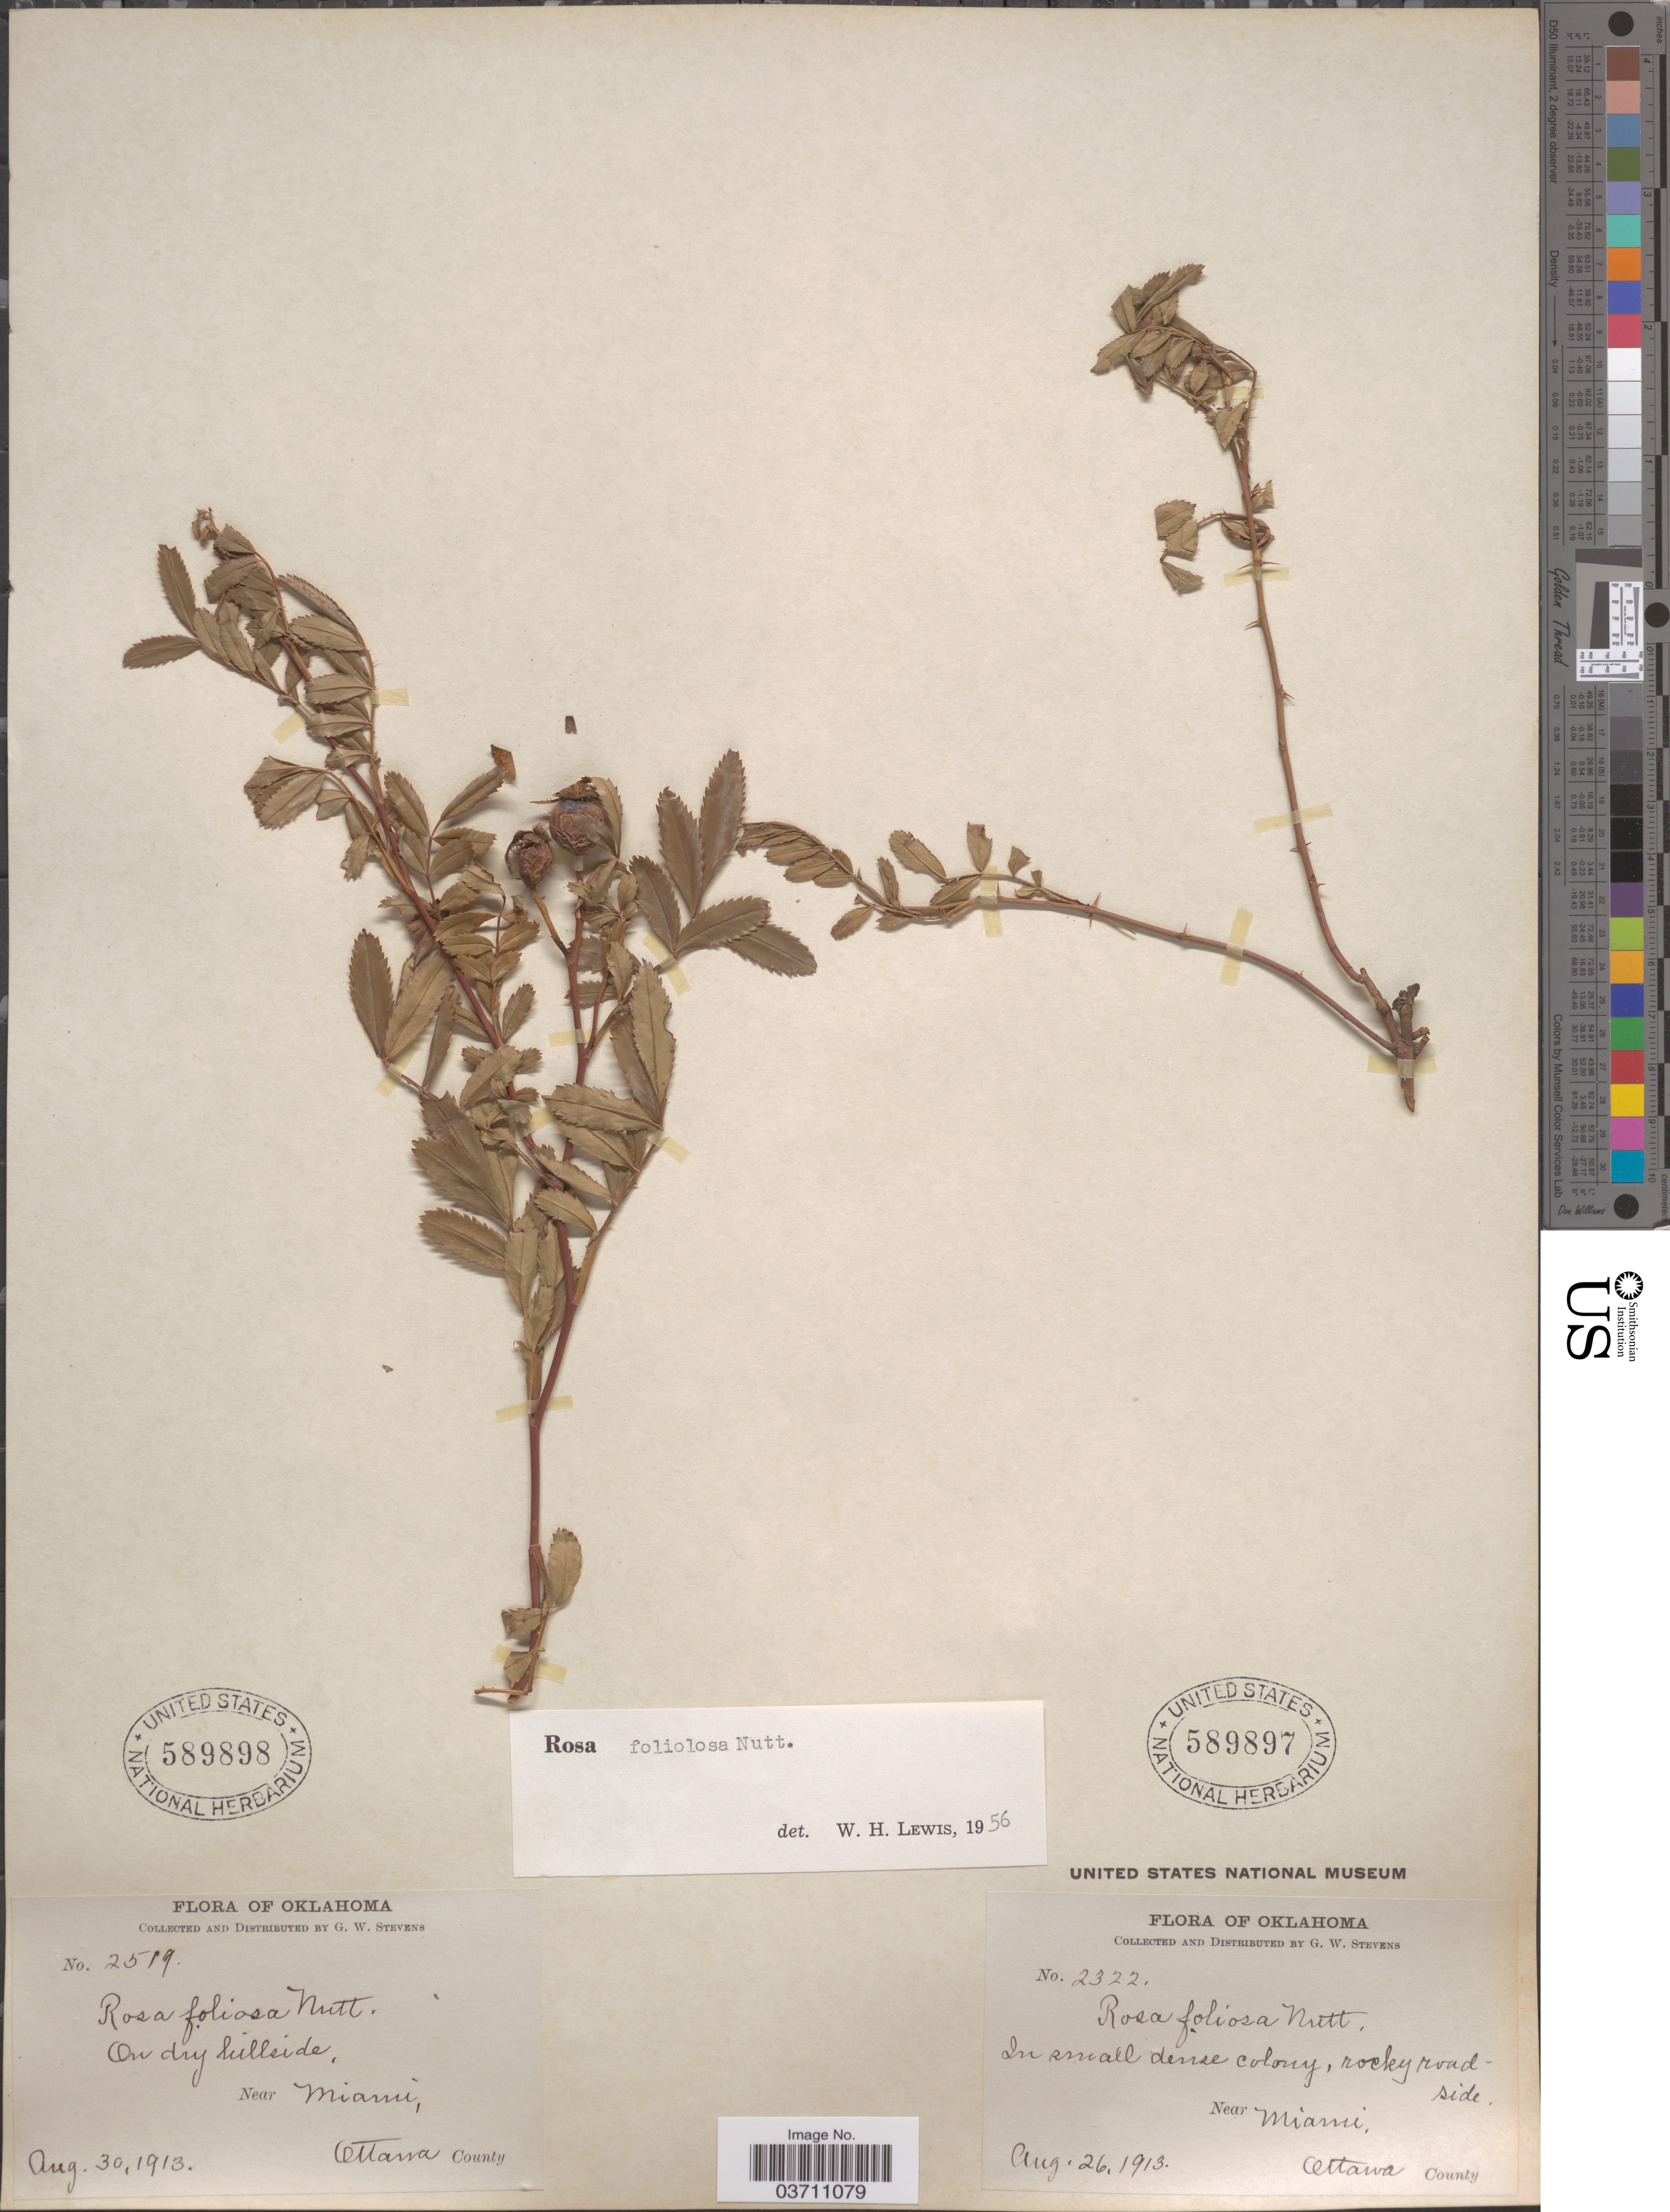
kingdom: Plantae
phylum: Tracheophyta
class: Magnoliopsida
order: Rosales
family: Rosaceae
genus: Rosa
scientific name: Rosa foliolosa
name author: Nutt.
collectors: G. W. Stevens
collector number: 2519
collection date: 1913-08-30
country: United States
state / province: Oklahoma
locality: Near Miami, Ottawa County.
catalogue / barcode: US 589898